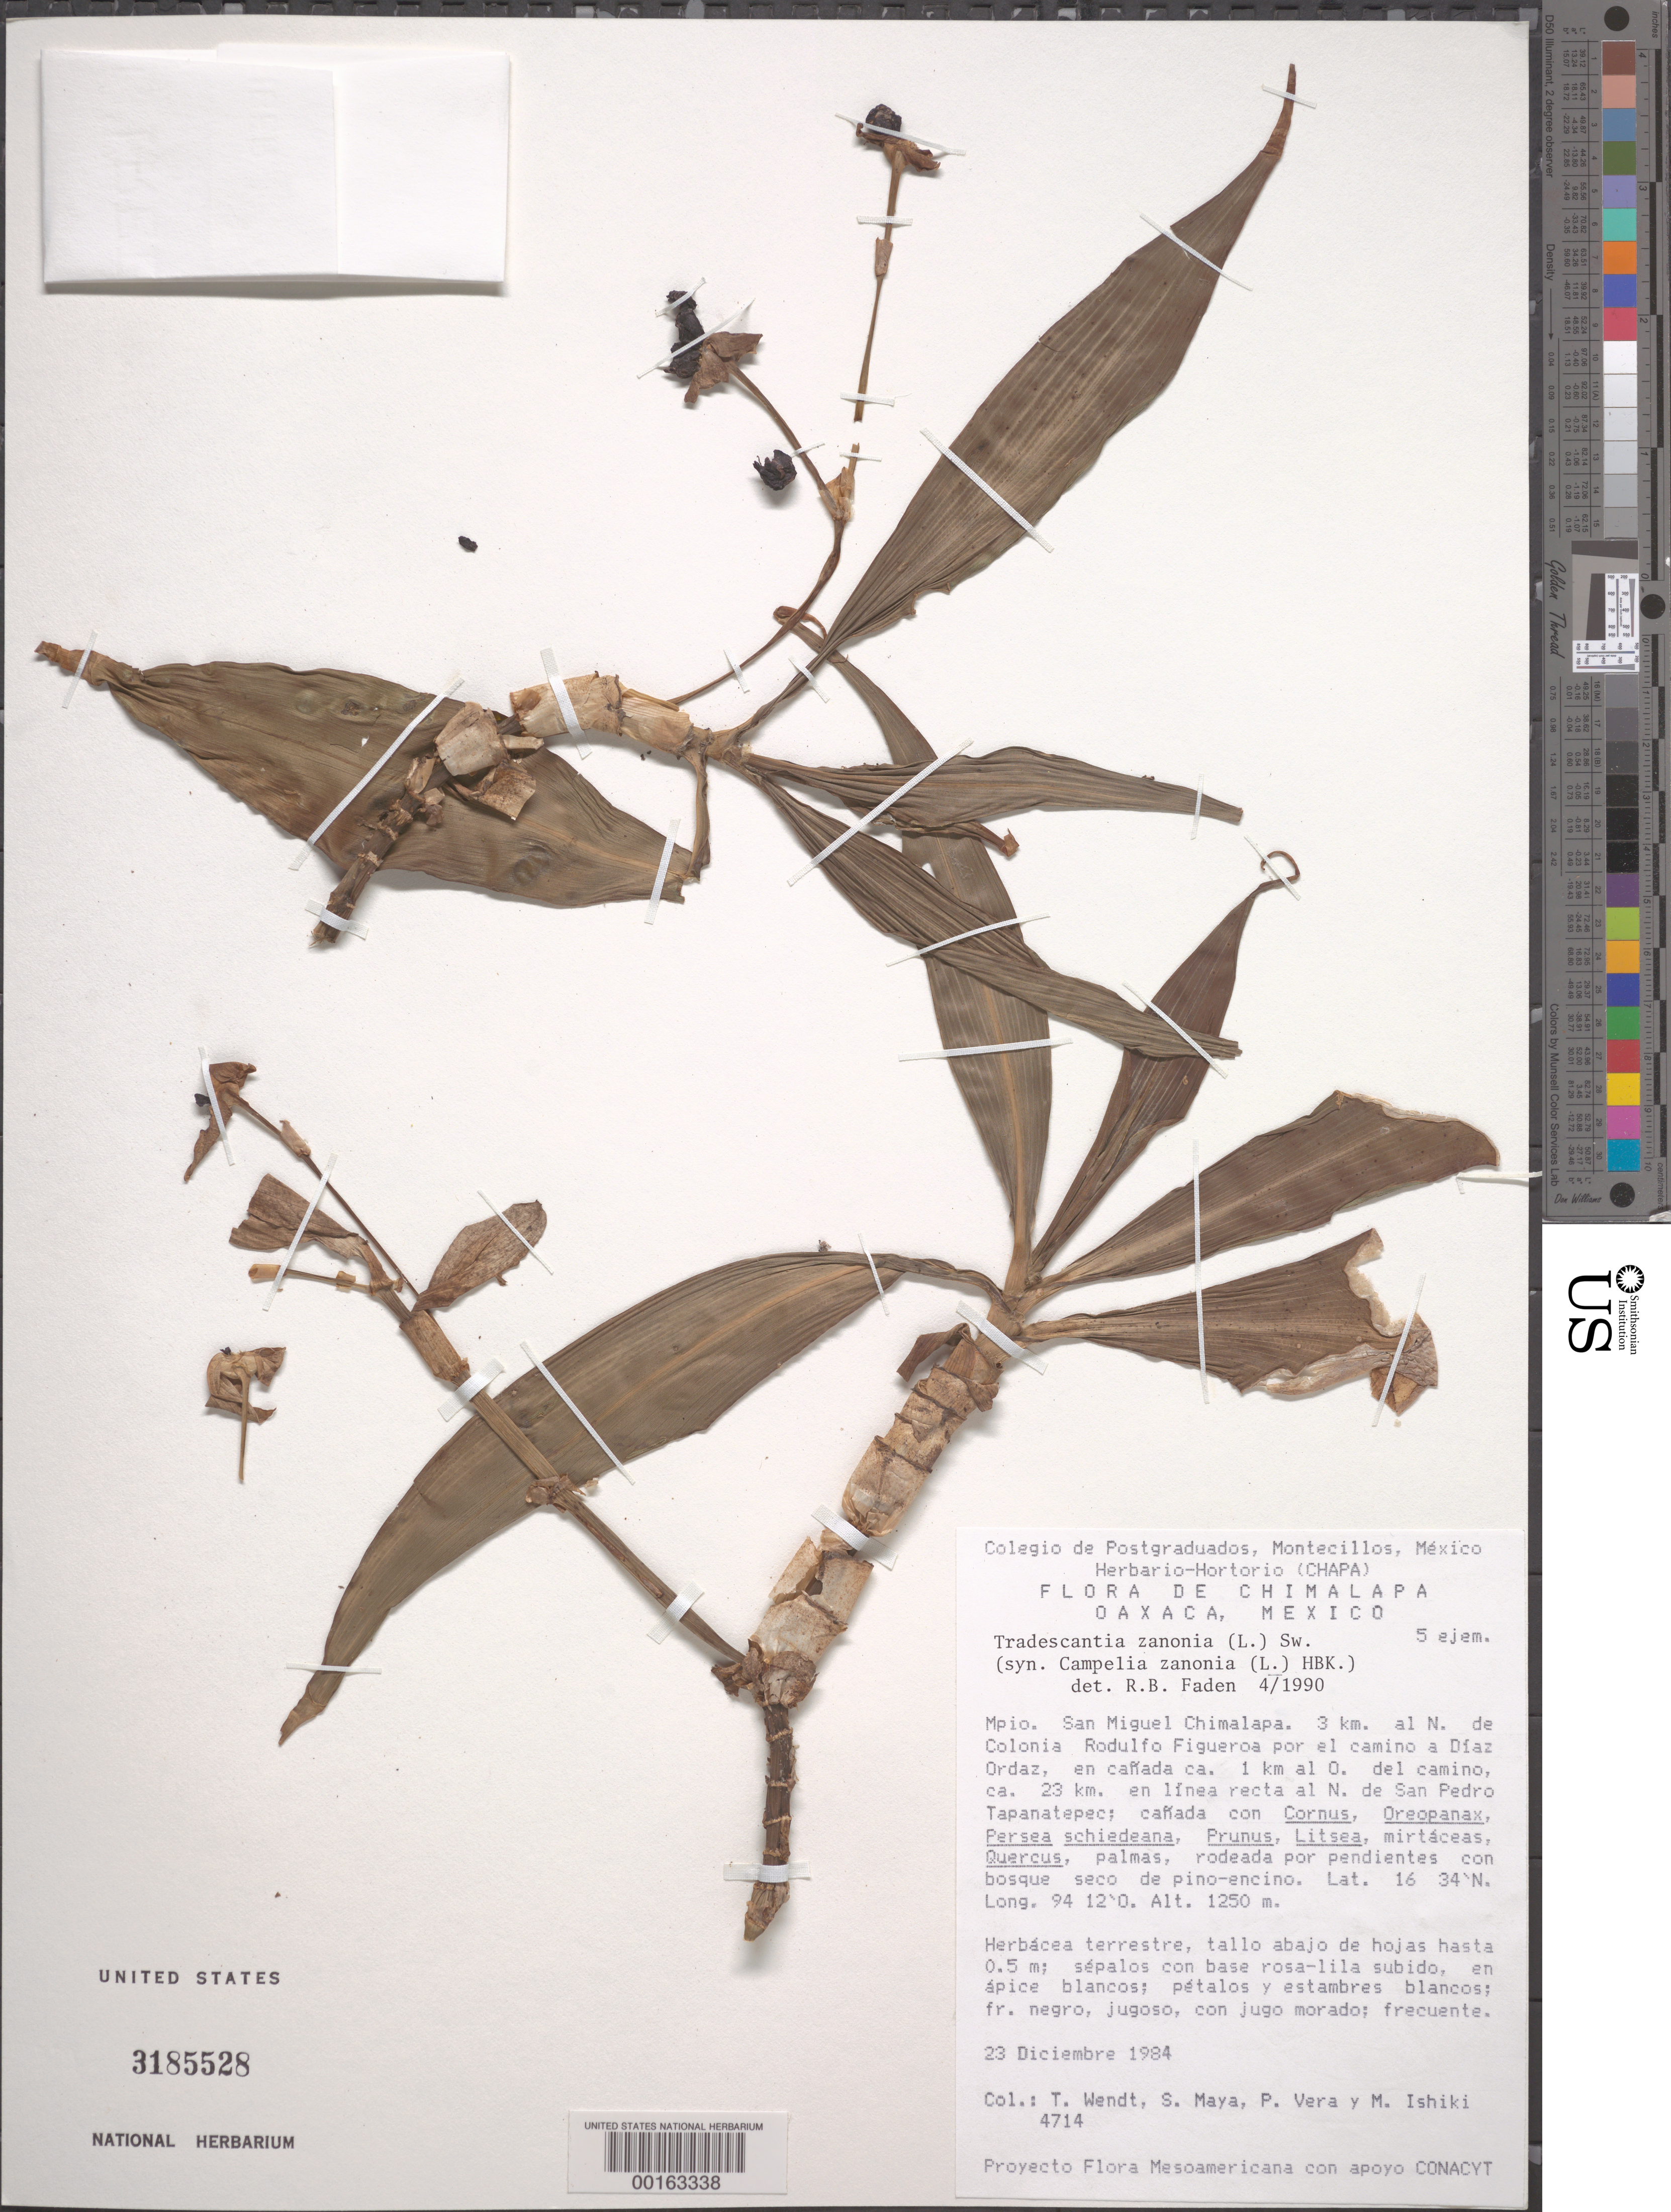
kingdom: Plantae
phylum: Tracheophyta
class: Liliopsida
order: Commelinales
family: Commelinaceae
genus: Tradescantia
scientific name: Tradescantia zanonia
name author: (L.) Sw.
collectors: T. L. Wendt, S. Maya, P. Vera & M. Ishiki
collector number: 4714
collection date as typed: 23 Dec 1984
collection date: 1984-12-23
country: Mexico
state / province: Oaxaca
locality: San miguel chimalapa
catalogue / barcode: US 3185528